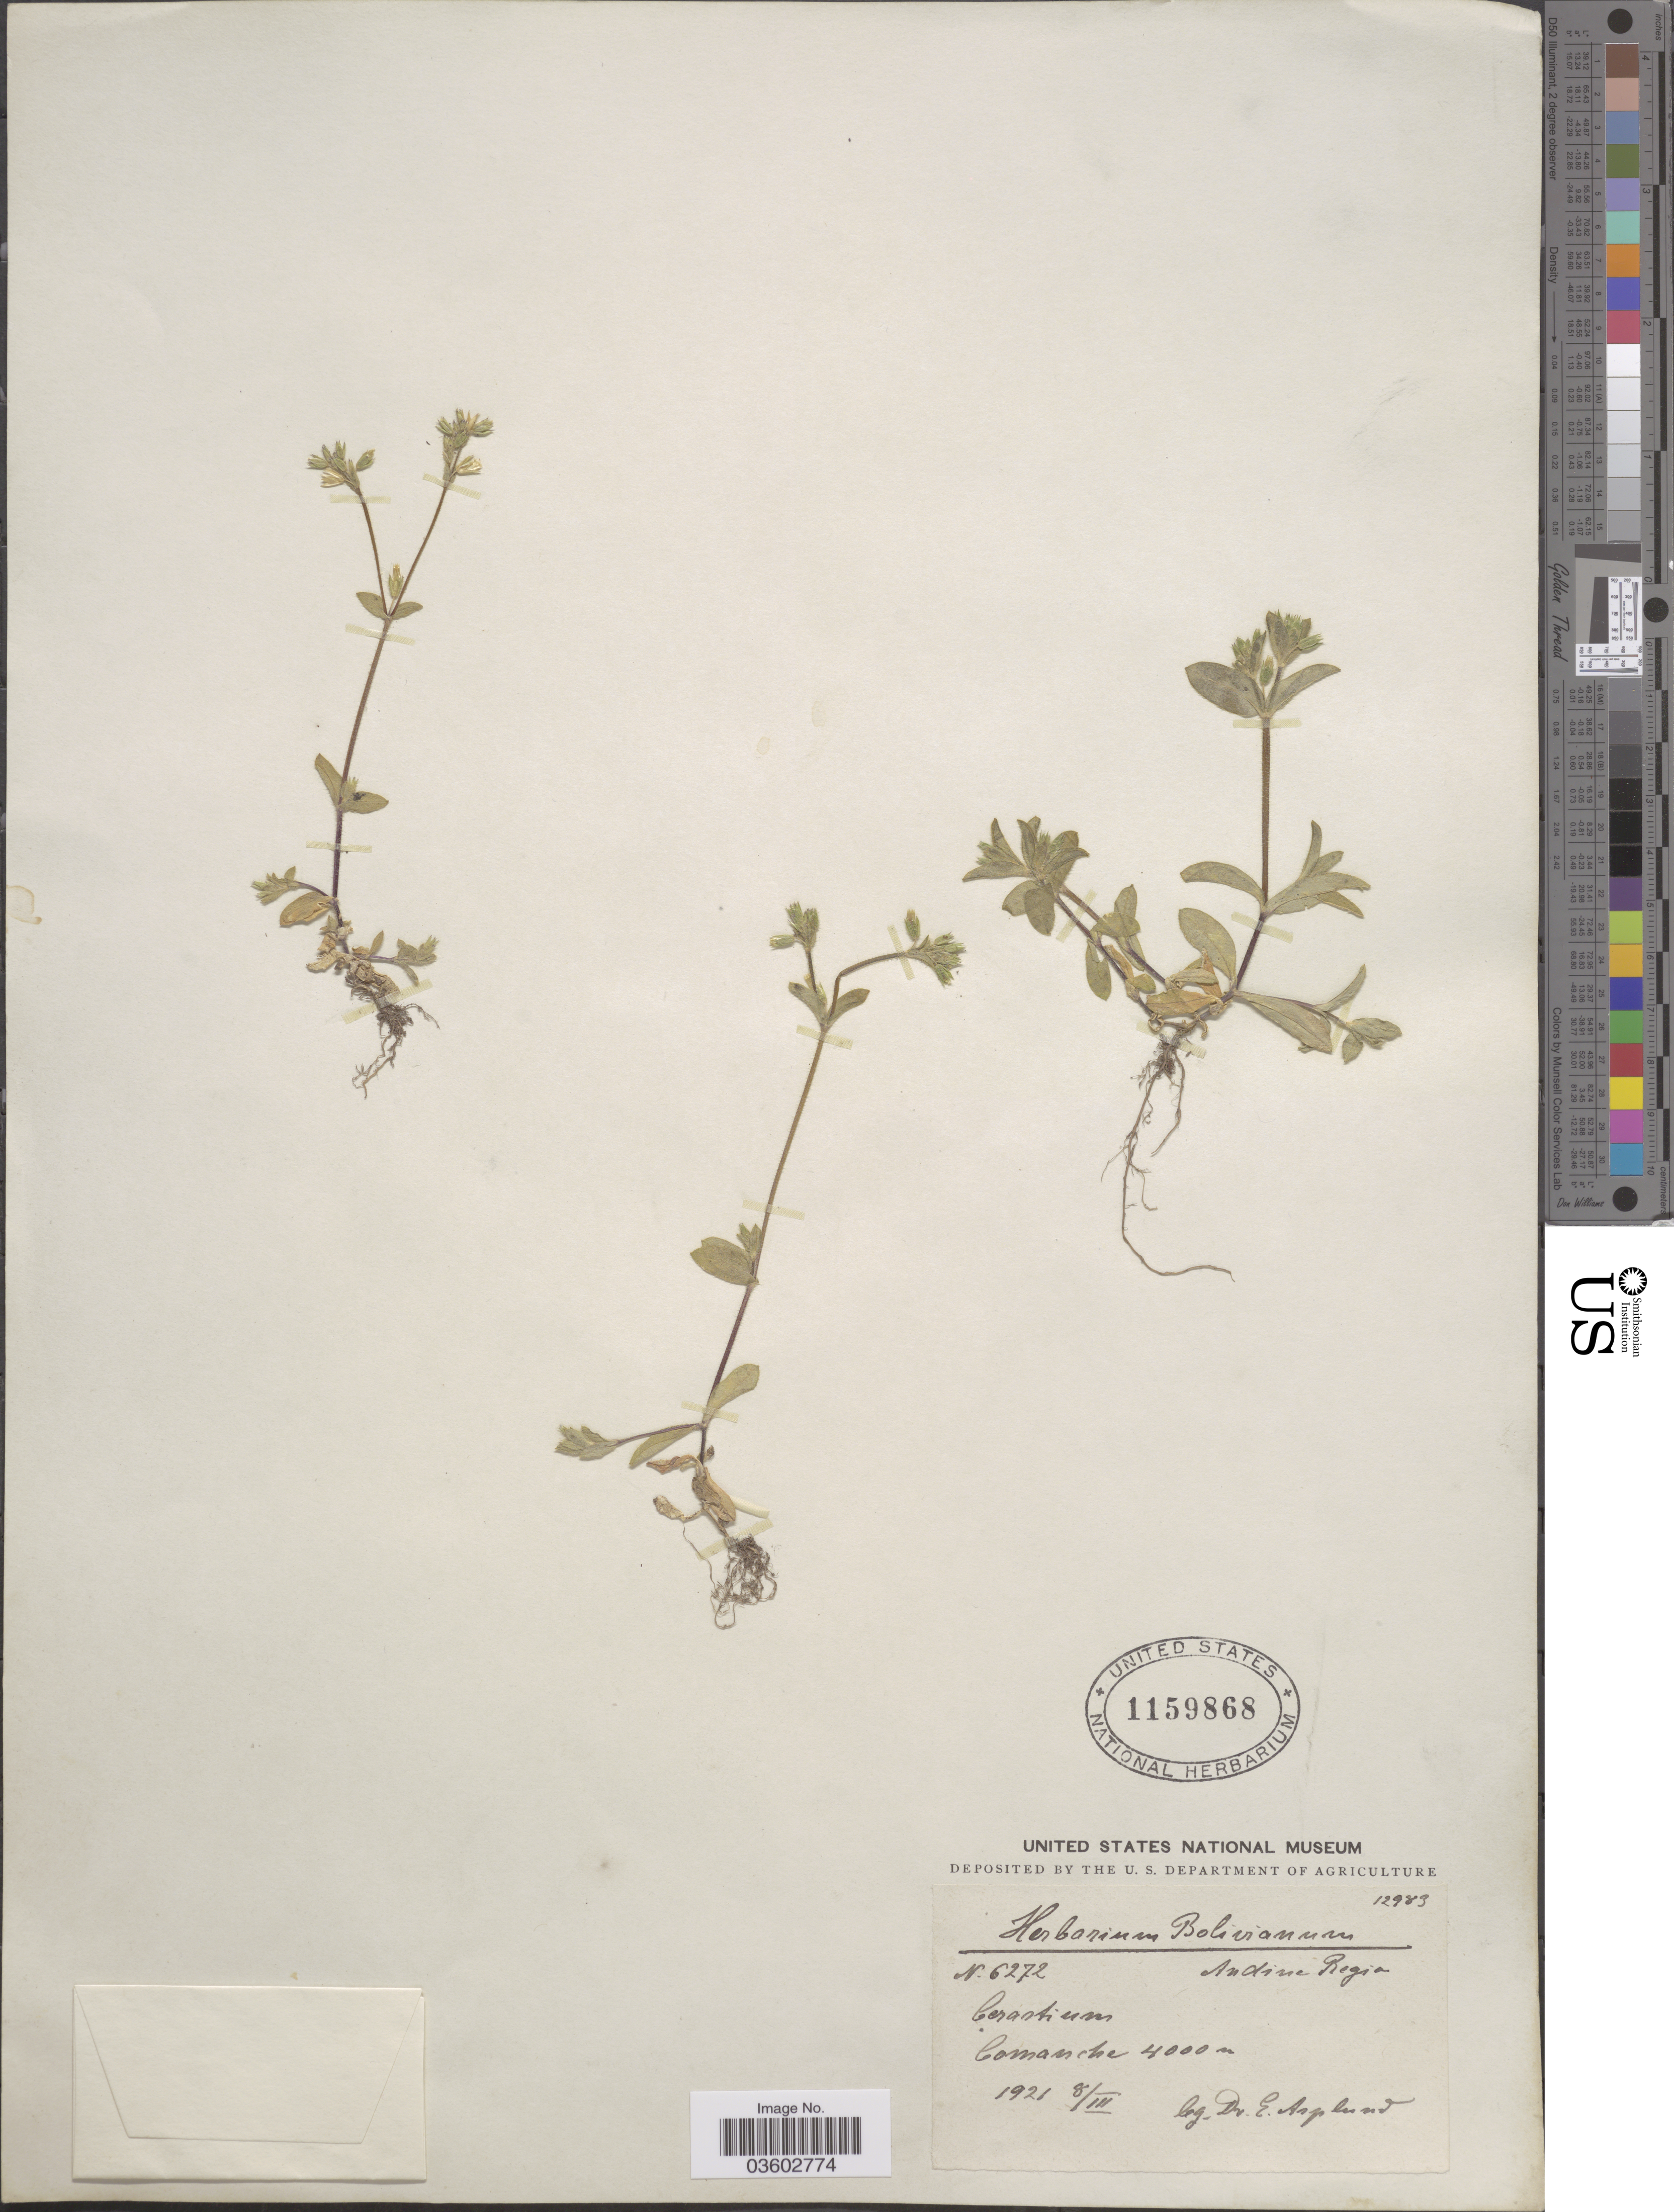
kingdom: Plantae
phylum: Tracheophyta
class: Magnoliopsida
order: Caryophyllales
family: Caryophyllaceae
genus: Cerastium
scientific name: Cerastium vulgatum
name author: L.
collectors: E. Asplund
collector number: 6272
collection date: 1921-03-08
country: Bolivia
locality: Andine Region. Comanche.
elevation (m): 4000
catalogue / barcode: US 1159868